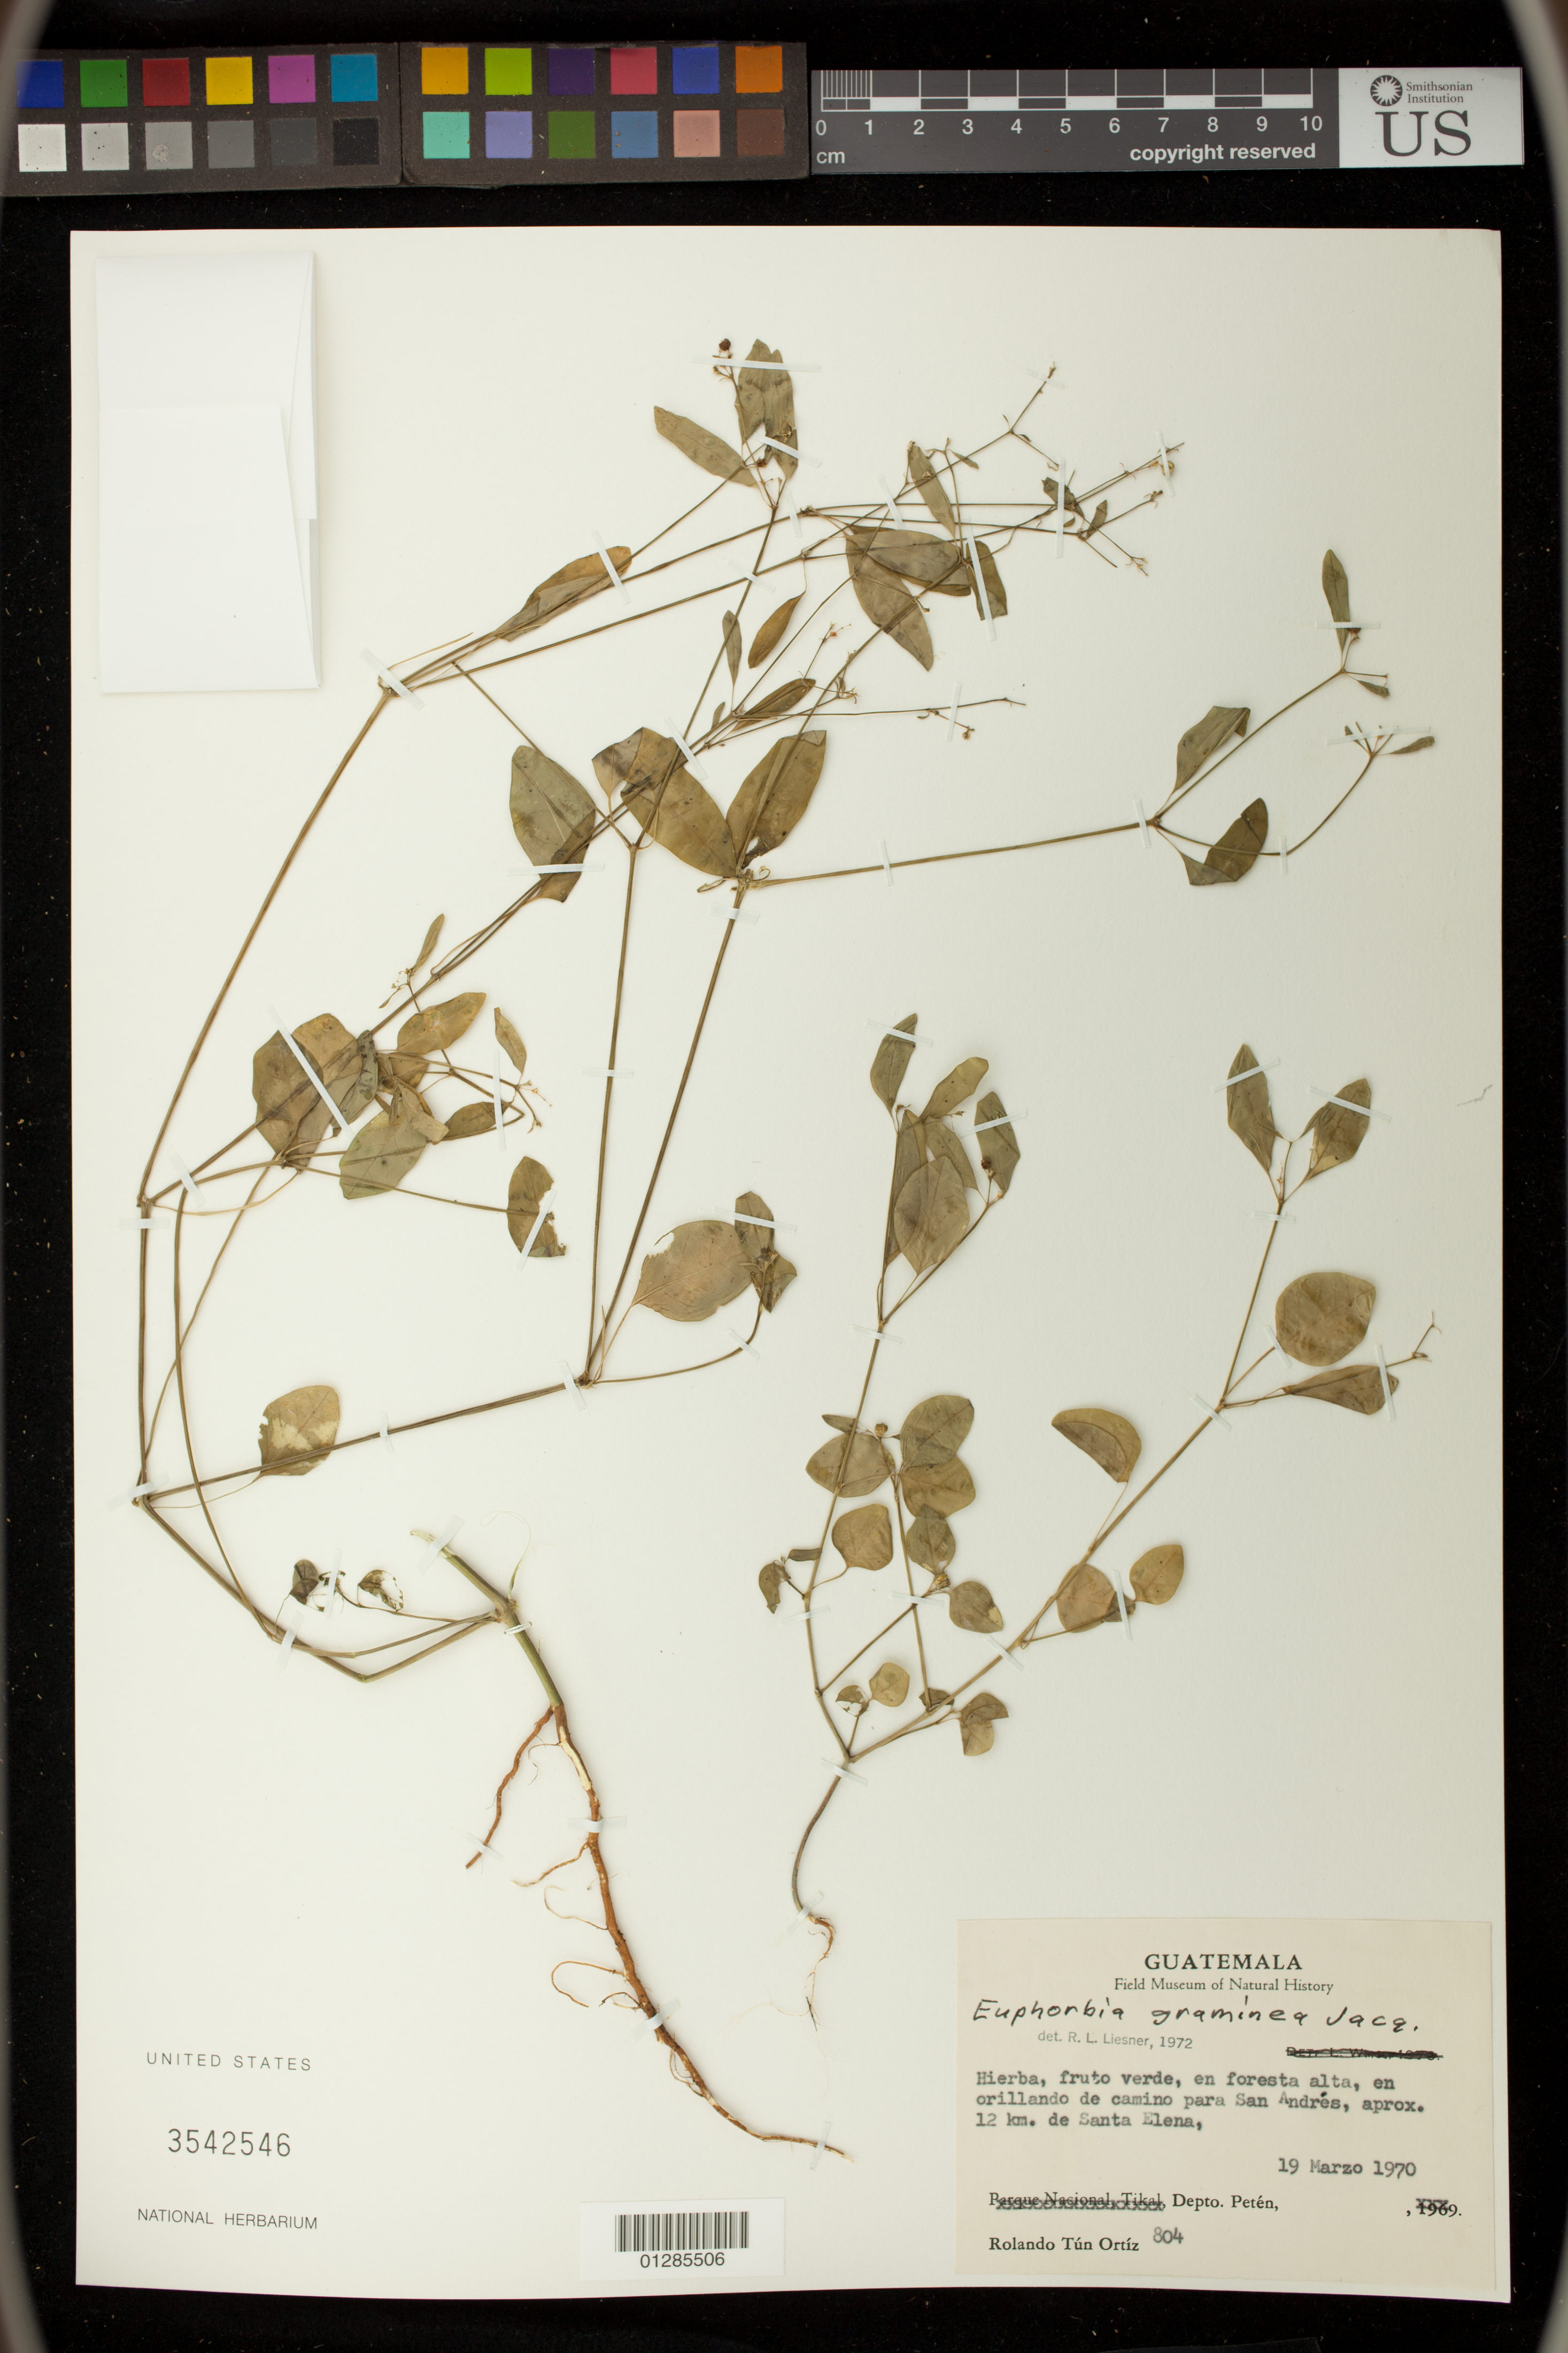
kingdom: Plantae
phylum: Tracheophyta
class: Magnoliopsida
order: Malpighiales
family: Euphorbiaceae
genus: Euphorbia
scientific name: Euphorbia graminea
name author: Jacq.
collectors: R. T. Ortíz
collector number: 804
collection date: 1970-03-19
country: Guatemala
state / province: El Petén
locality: San Andres, approx. 12 km. de Santa Elena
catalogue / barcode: US 3542546